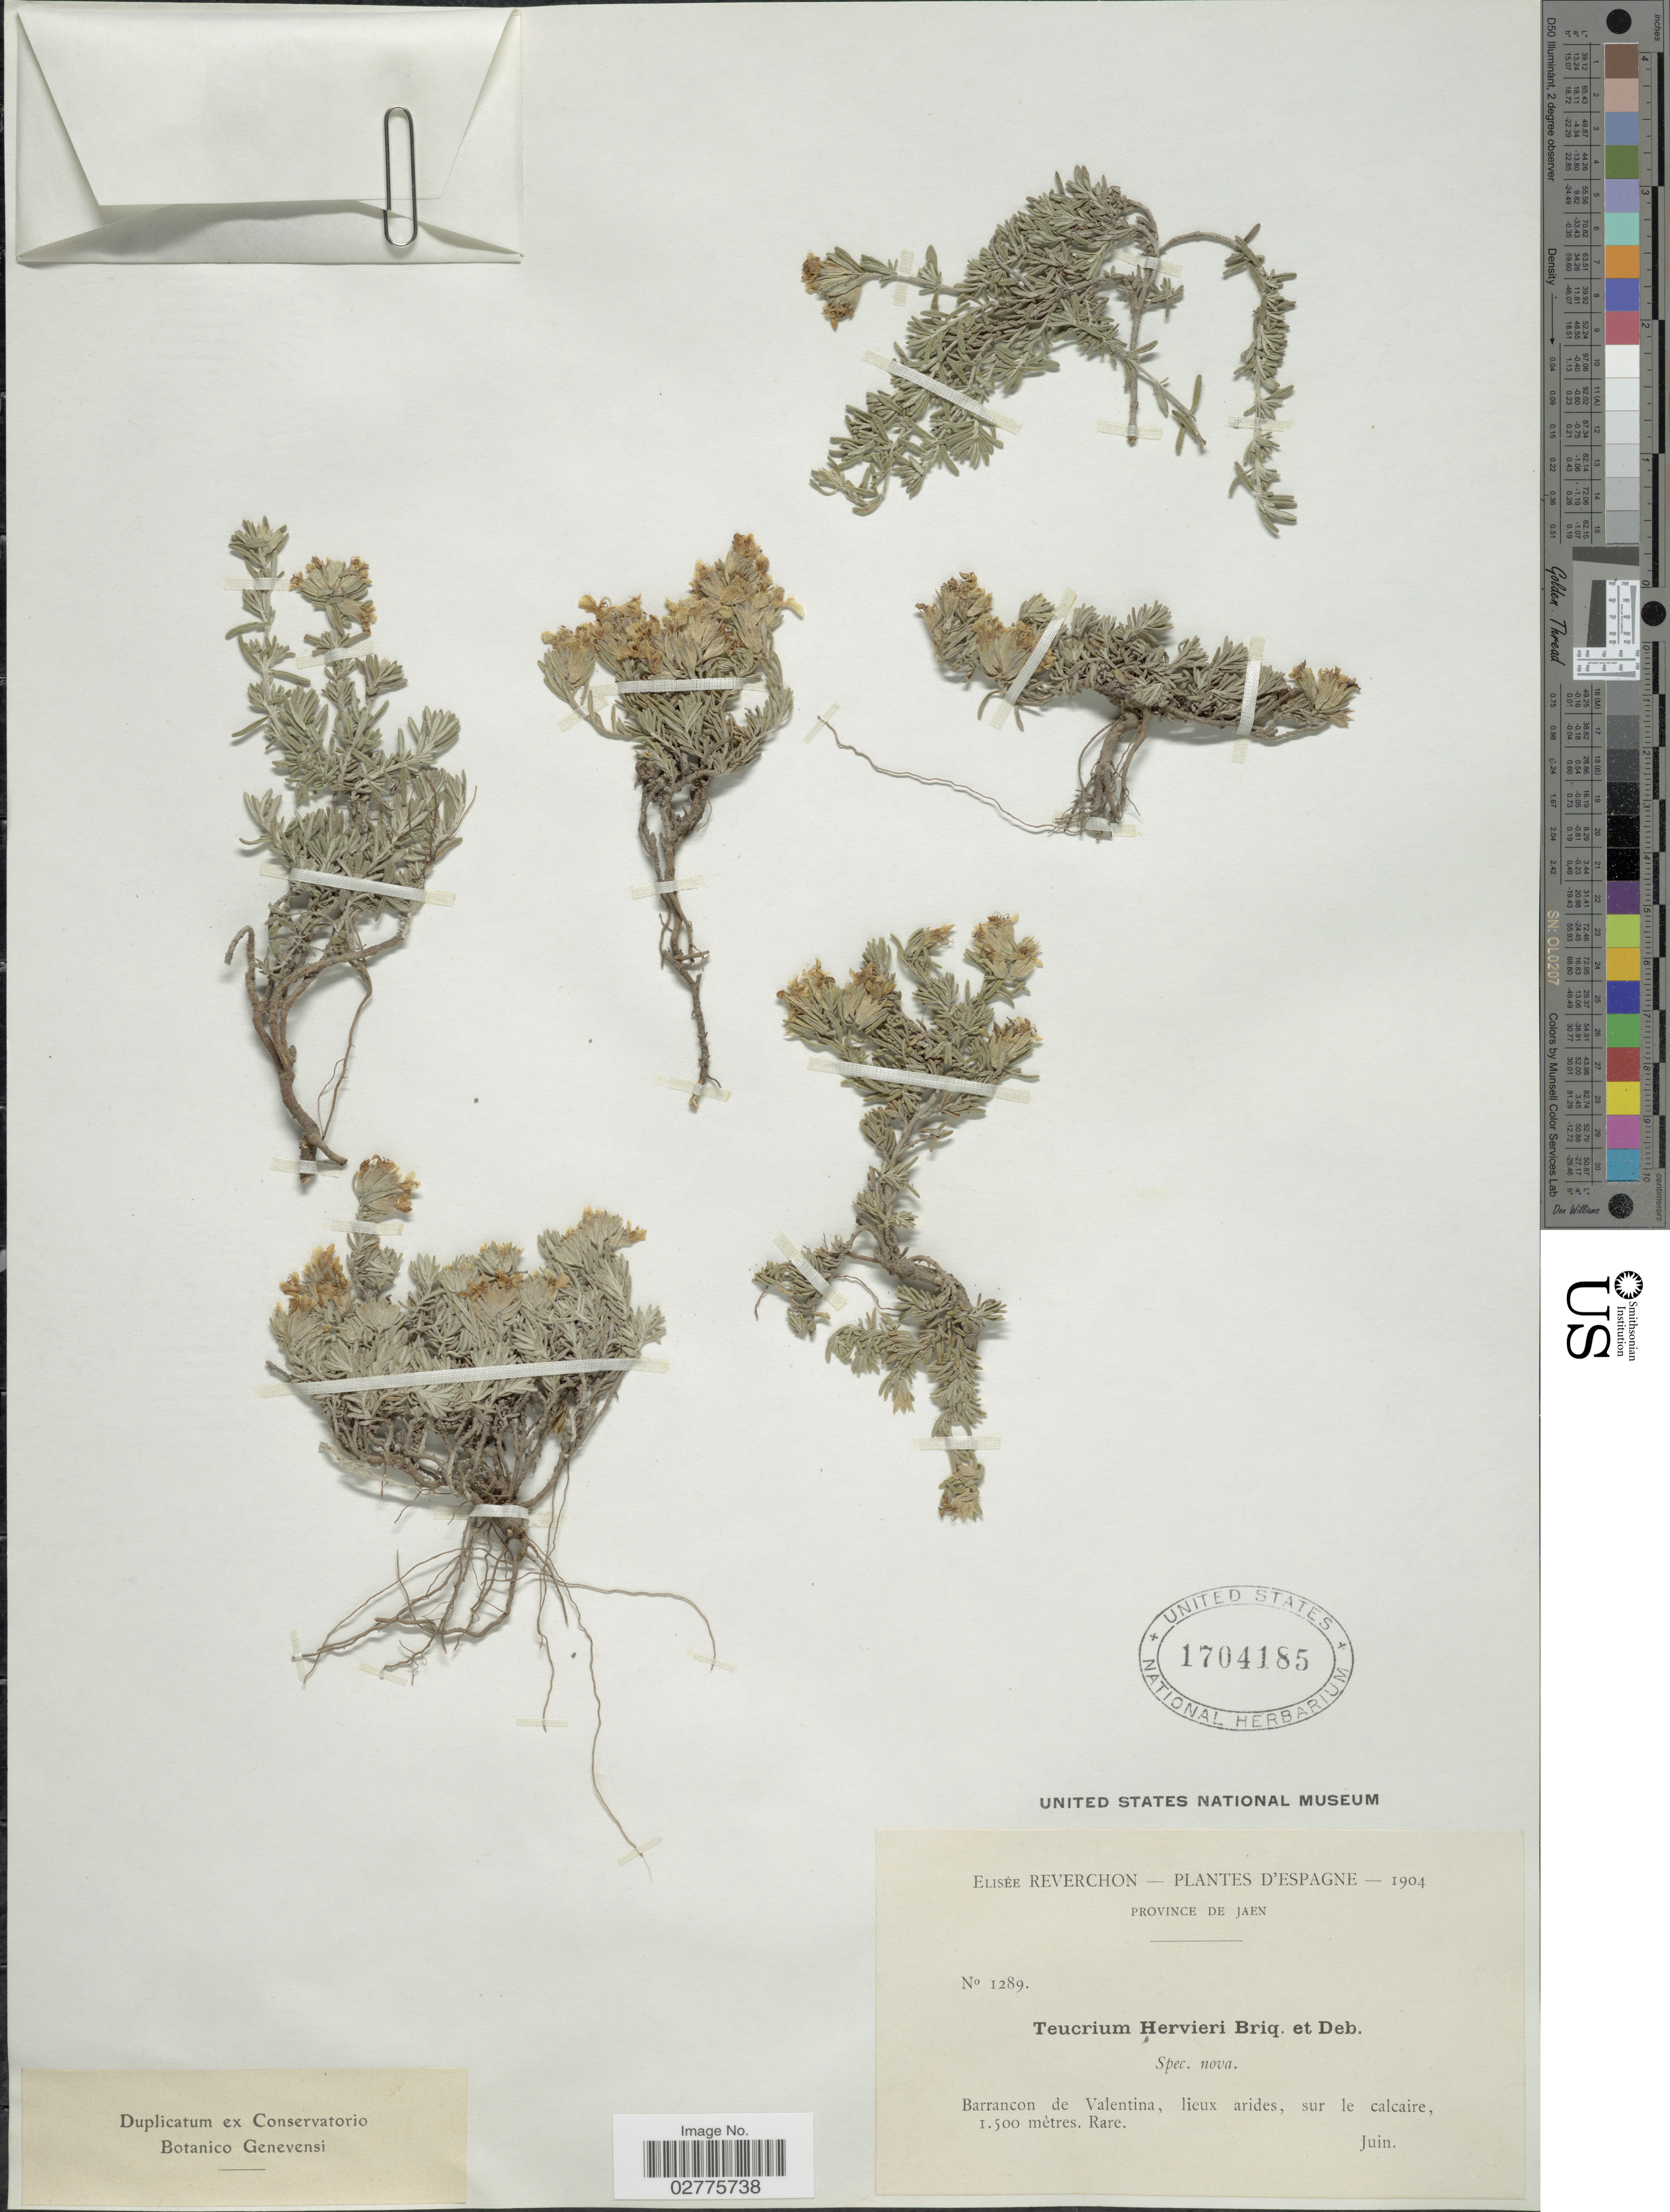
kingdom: Plantae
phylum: Tracheophyta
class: Magnoliopsida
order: Lamiales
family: Lamiaceae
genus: Teucrium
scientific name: Teucrium hervieri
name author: Briq. & Debeaux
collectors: E. Reverchon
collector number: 1289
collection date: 1904-06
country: Spain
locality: Province de Jaen, Barrancon de Valentina.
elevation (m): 1500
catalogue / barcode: US 1704185